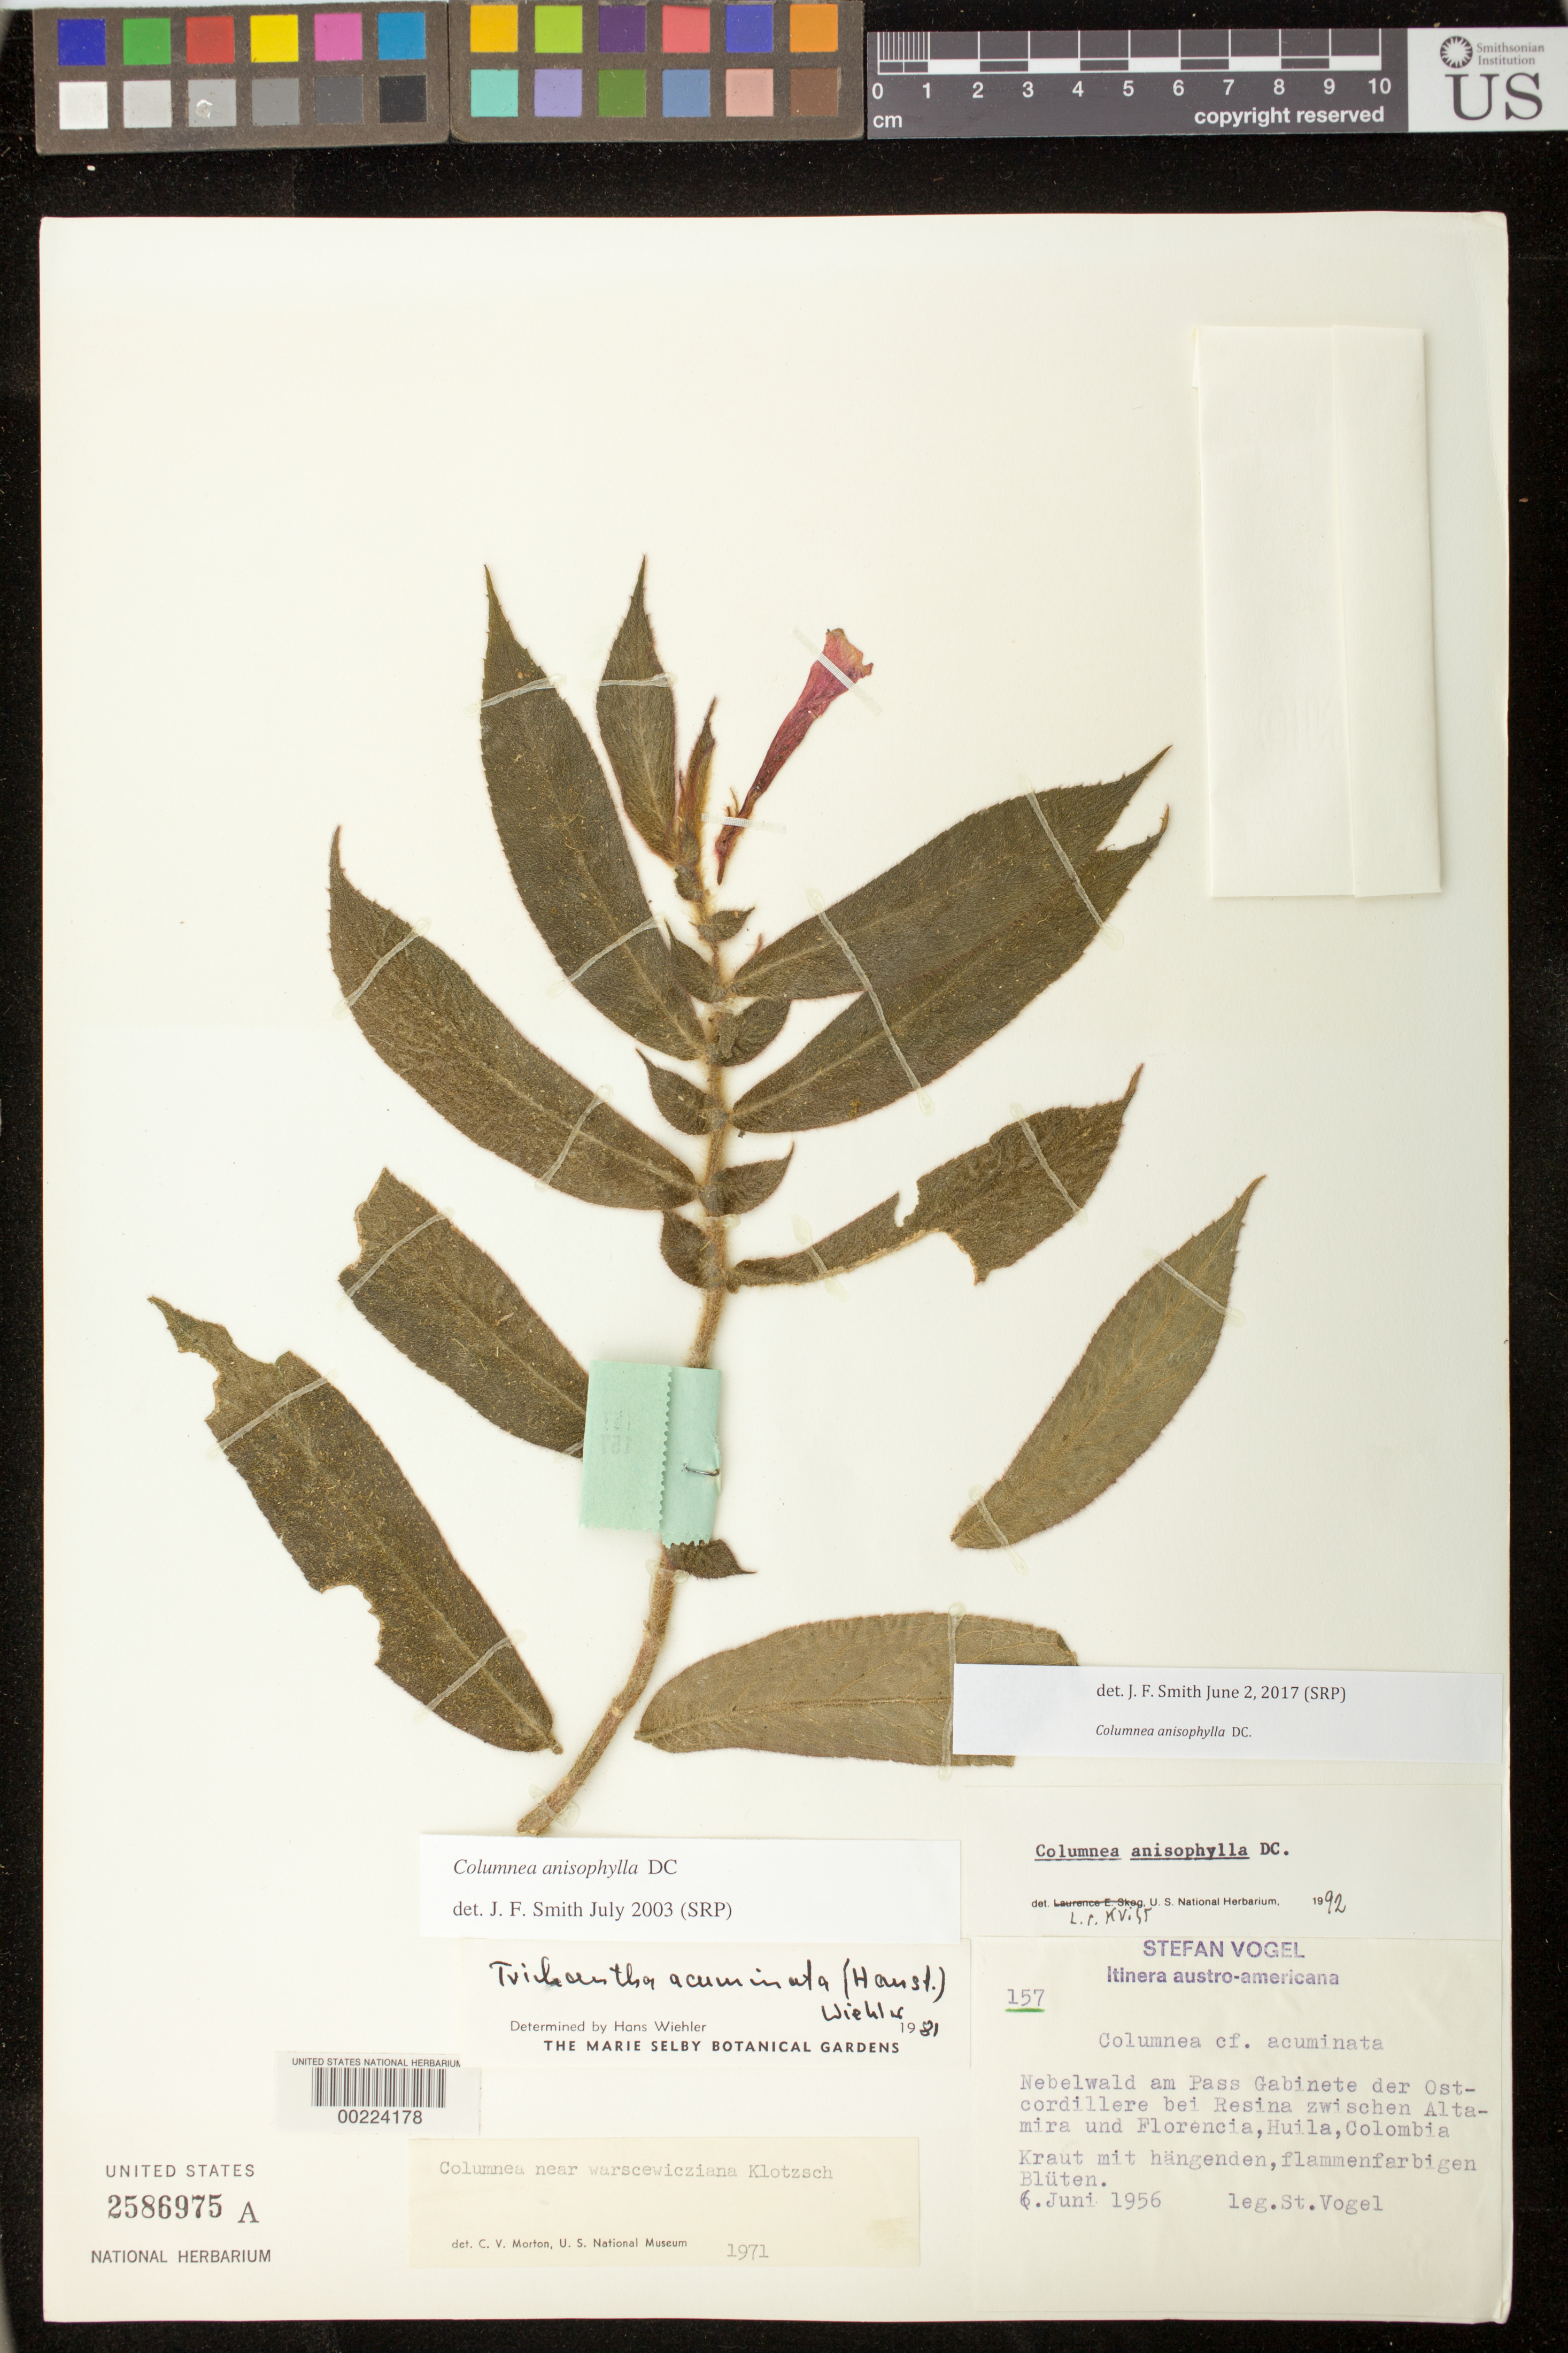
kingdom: Plantae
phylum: Tracheophyta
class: Magnoliopsida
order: Lamiales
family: Gesneriaceae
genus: Columnea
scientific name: Columnea anisophylla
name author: DC.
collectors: S. Vogel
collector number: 157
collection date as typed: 06 Jun 1956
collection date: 1956-06-06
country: Colombia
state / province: Huila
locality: Gabinete Pass, by Resina between Altamira and Florencia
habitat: Fog forest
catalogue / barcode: US 2586975A